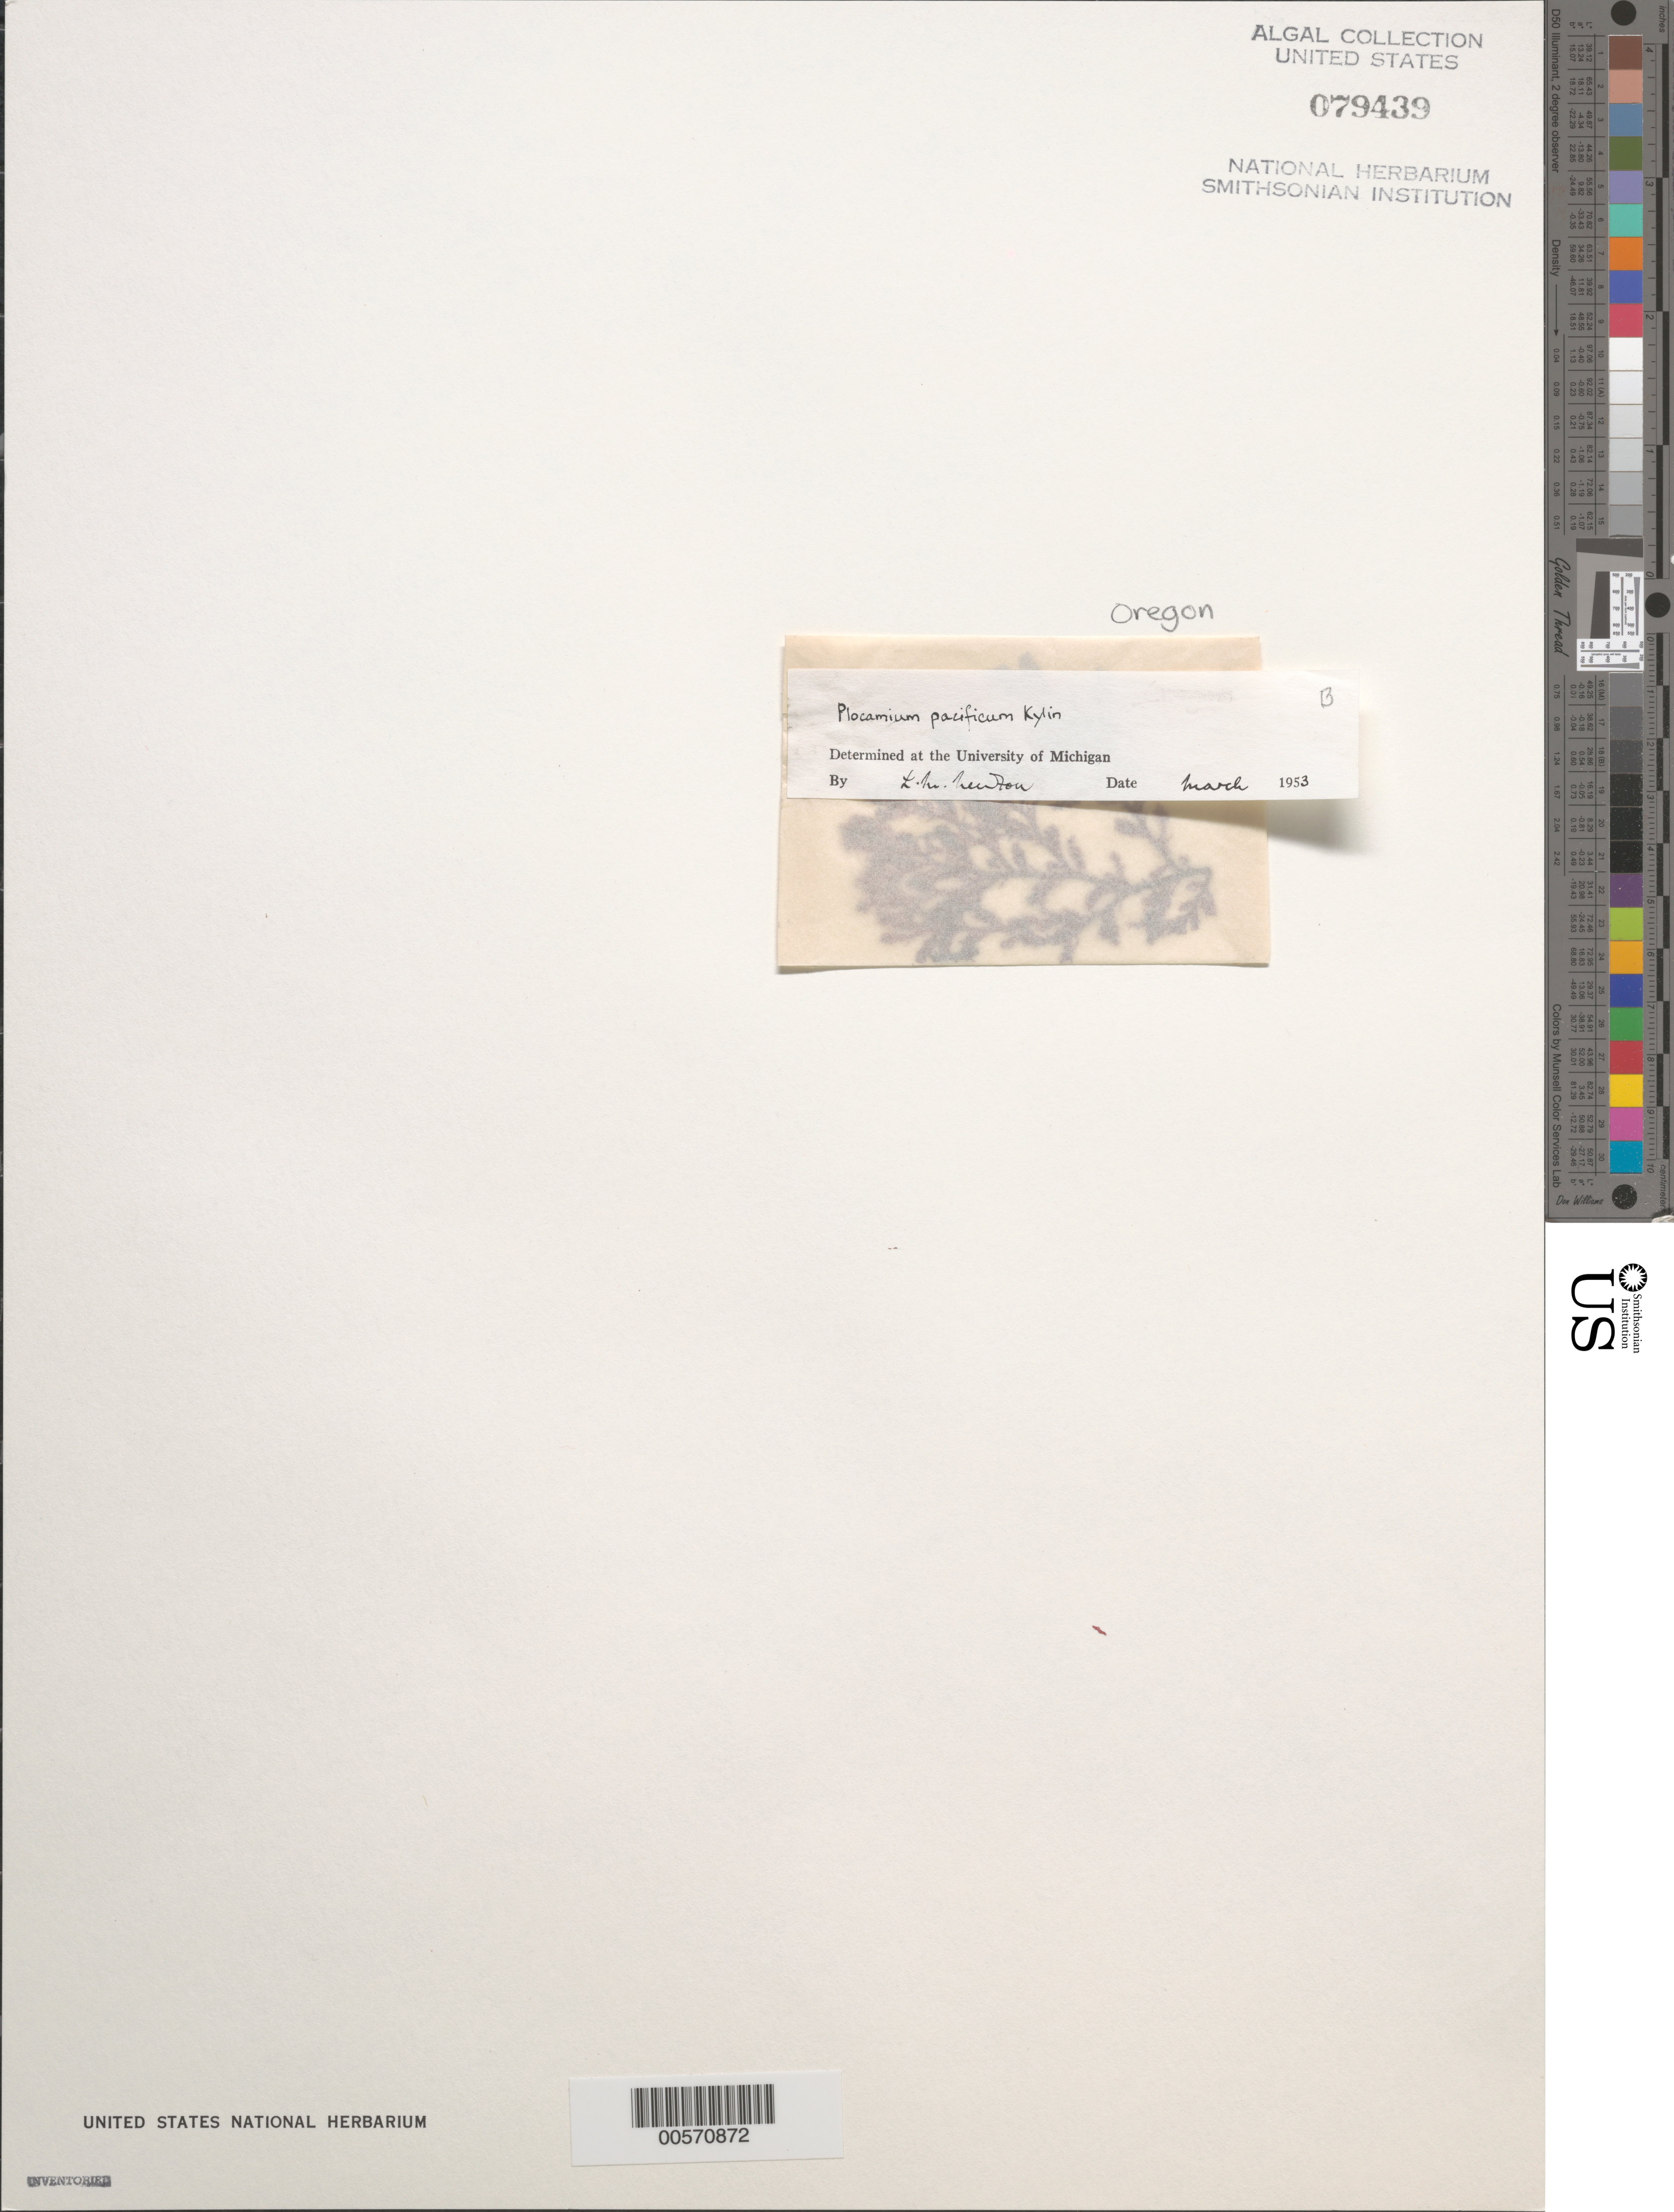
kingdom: Plantae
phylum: Rhodophyta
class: Florideophyceae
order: Plocamiales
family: Plocamiaceae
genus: Plocamium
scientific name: Plocamium pacificum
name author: Kylin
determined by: Newton, Linda M.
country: United States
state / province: Oregon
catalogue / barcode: US 79439